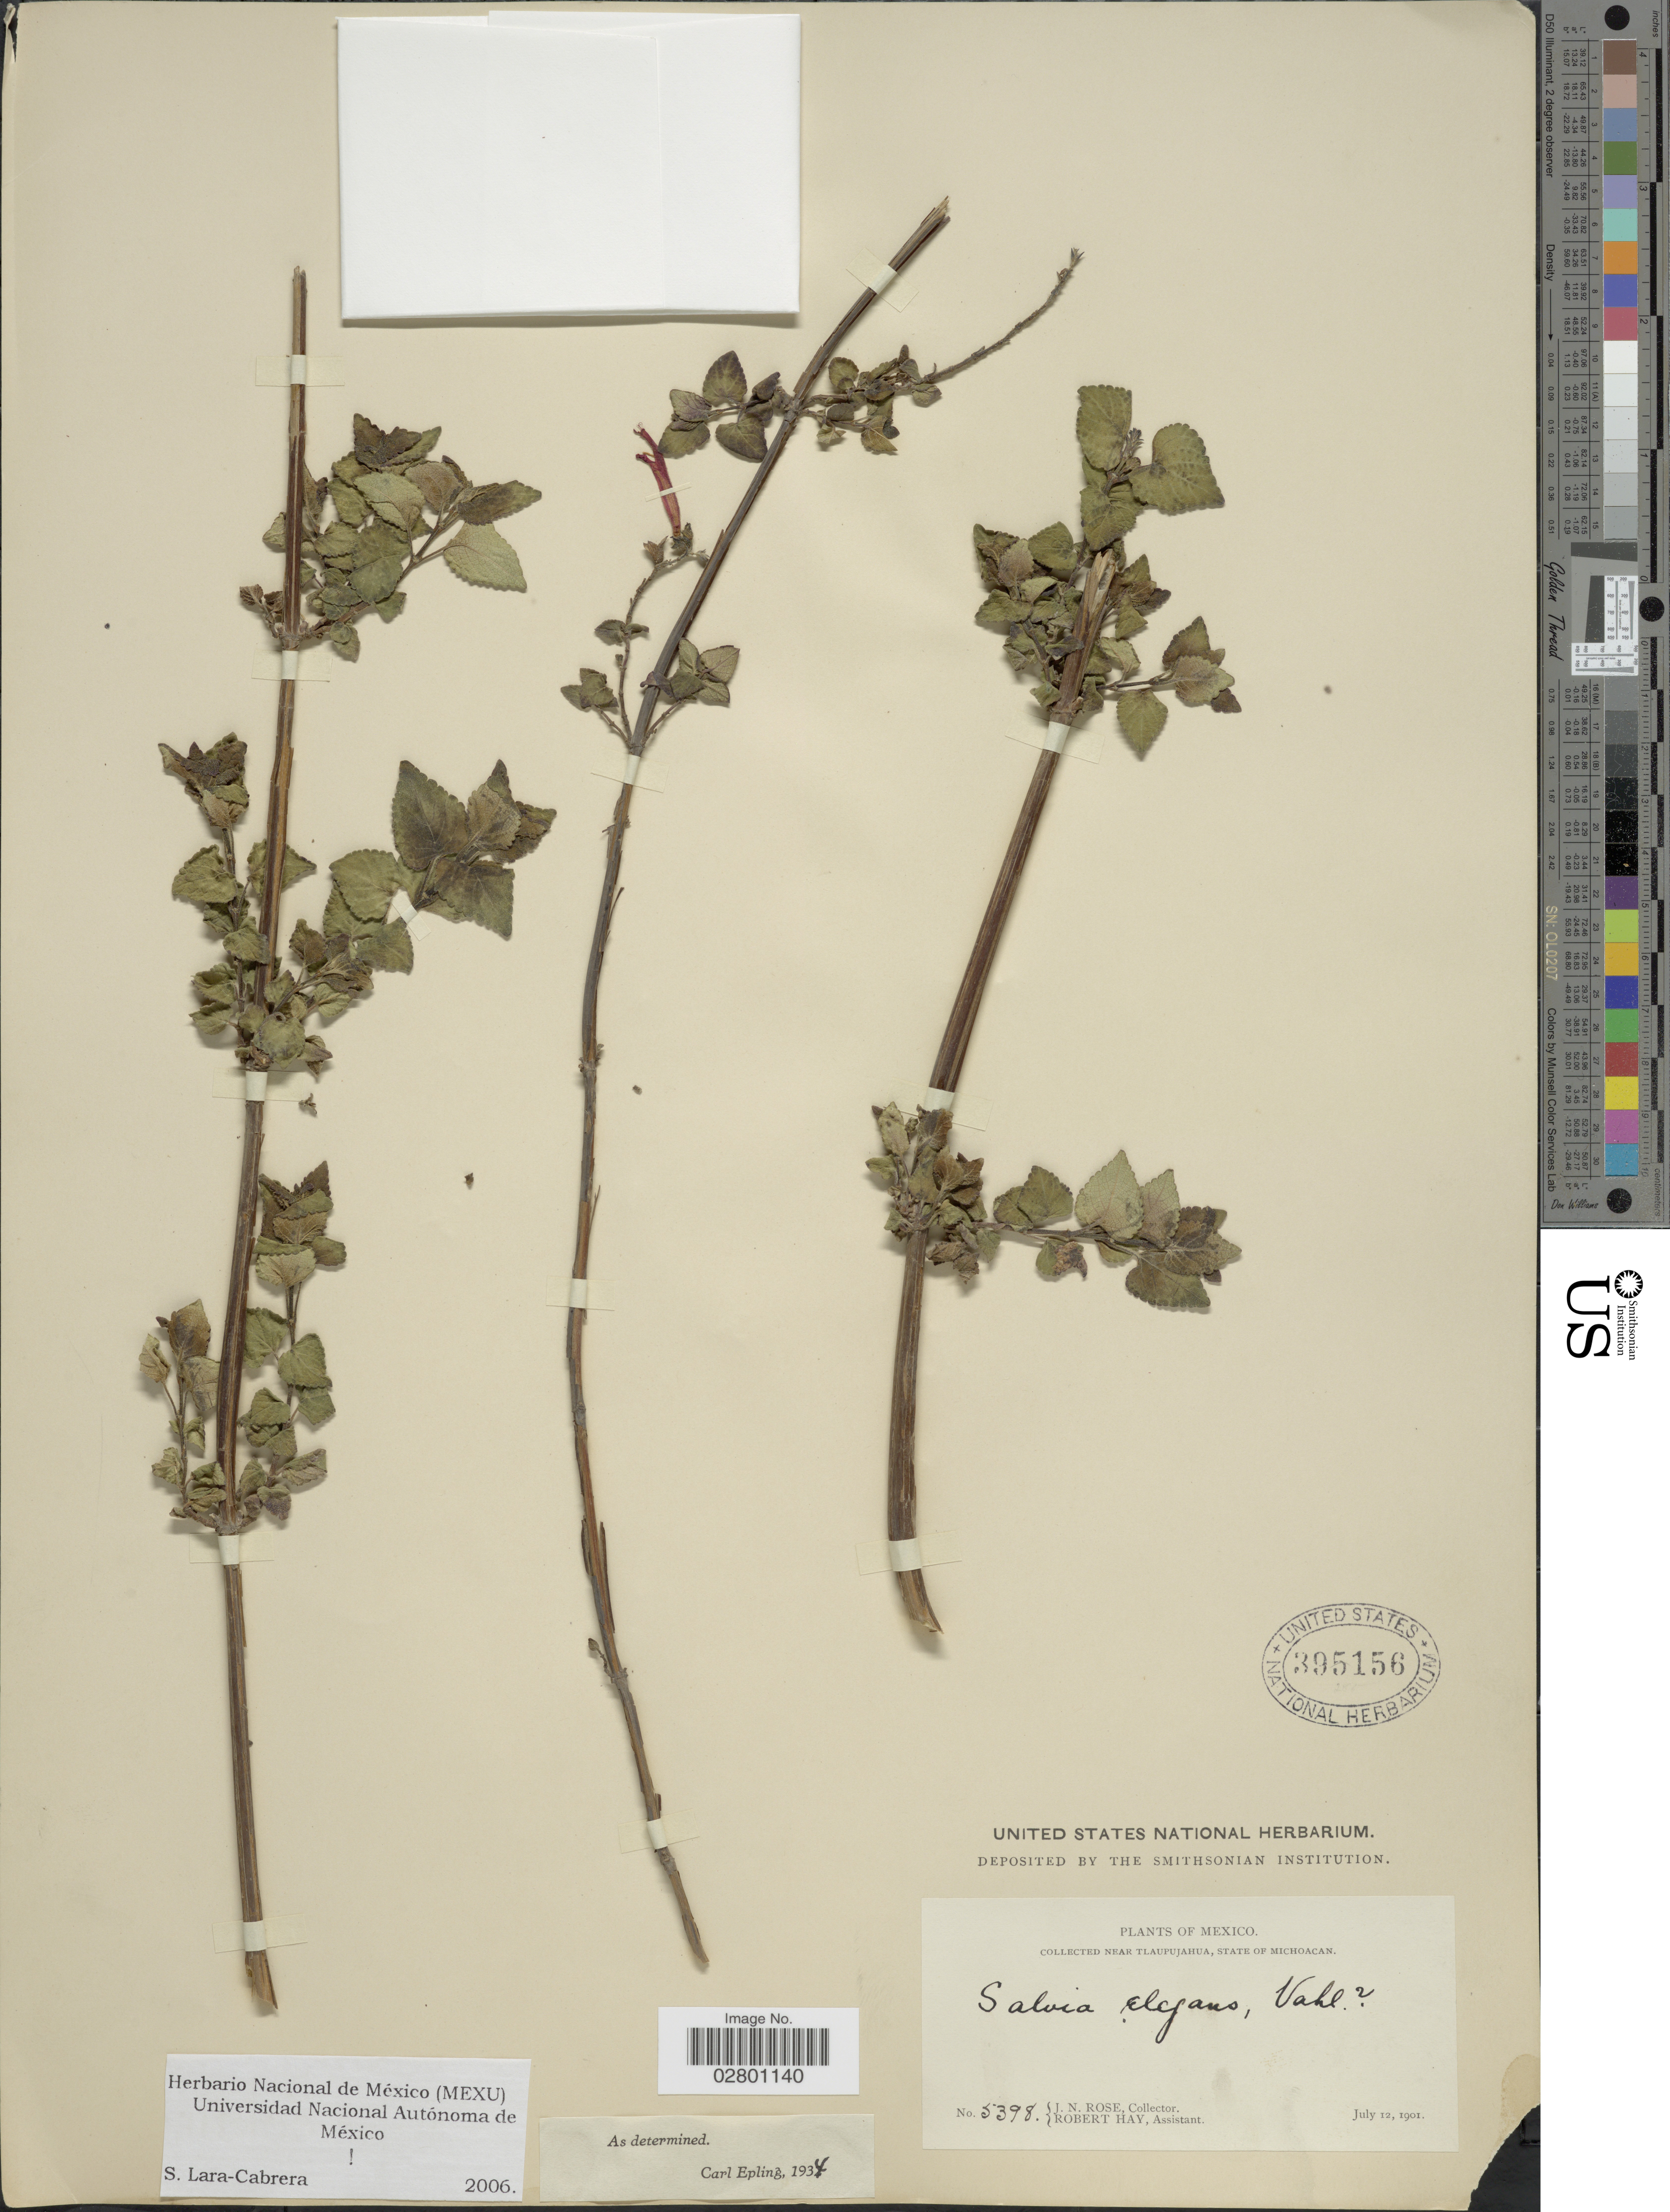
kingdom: Plantae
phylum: Tracheophyta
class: Magnoliopsida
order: Lamiales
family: Lamiaceae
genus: Salvia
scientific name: Salvia elegans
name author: Vahl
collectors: J. N. Rose & R. H. Hay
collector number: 5398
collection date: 1901-07-12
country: Mexico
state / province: Michoacán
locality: Near Tlaupujahua.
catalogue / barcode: US 395156